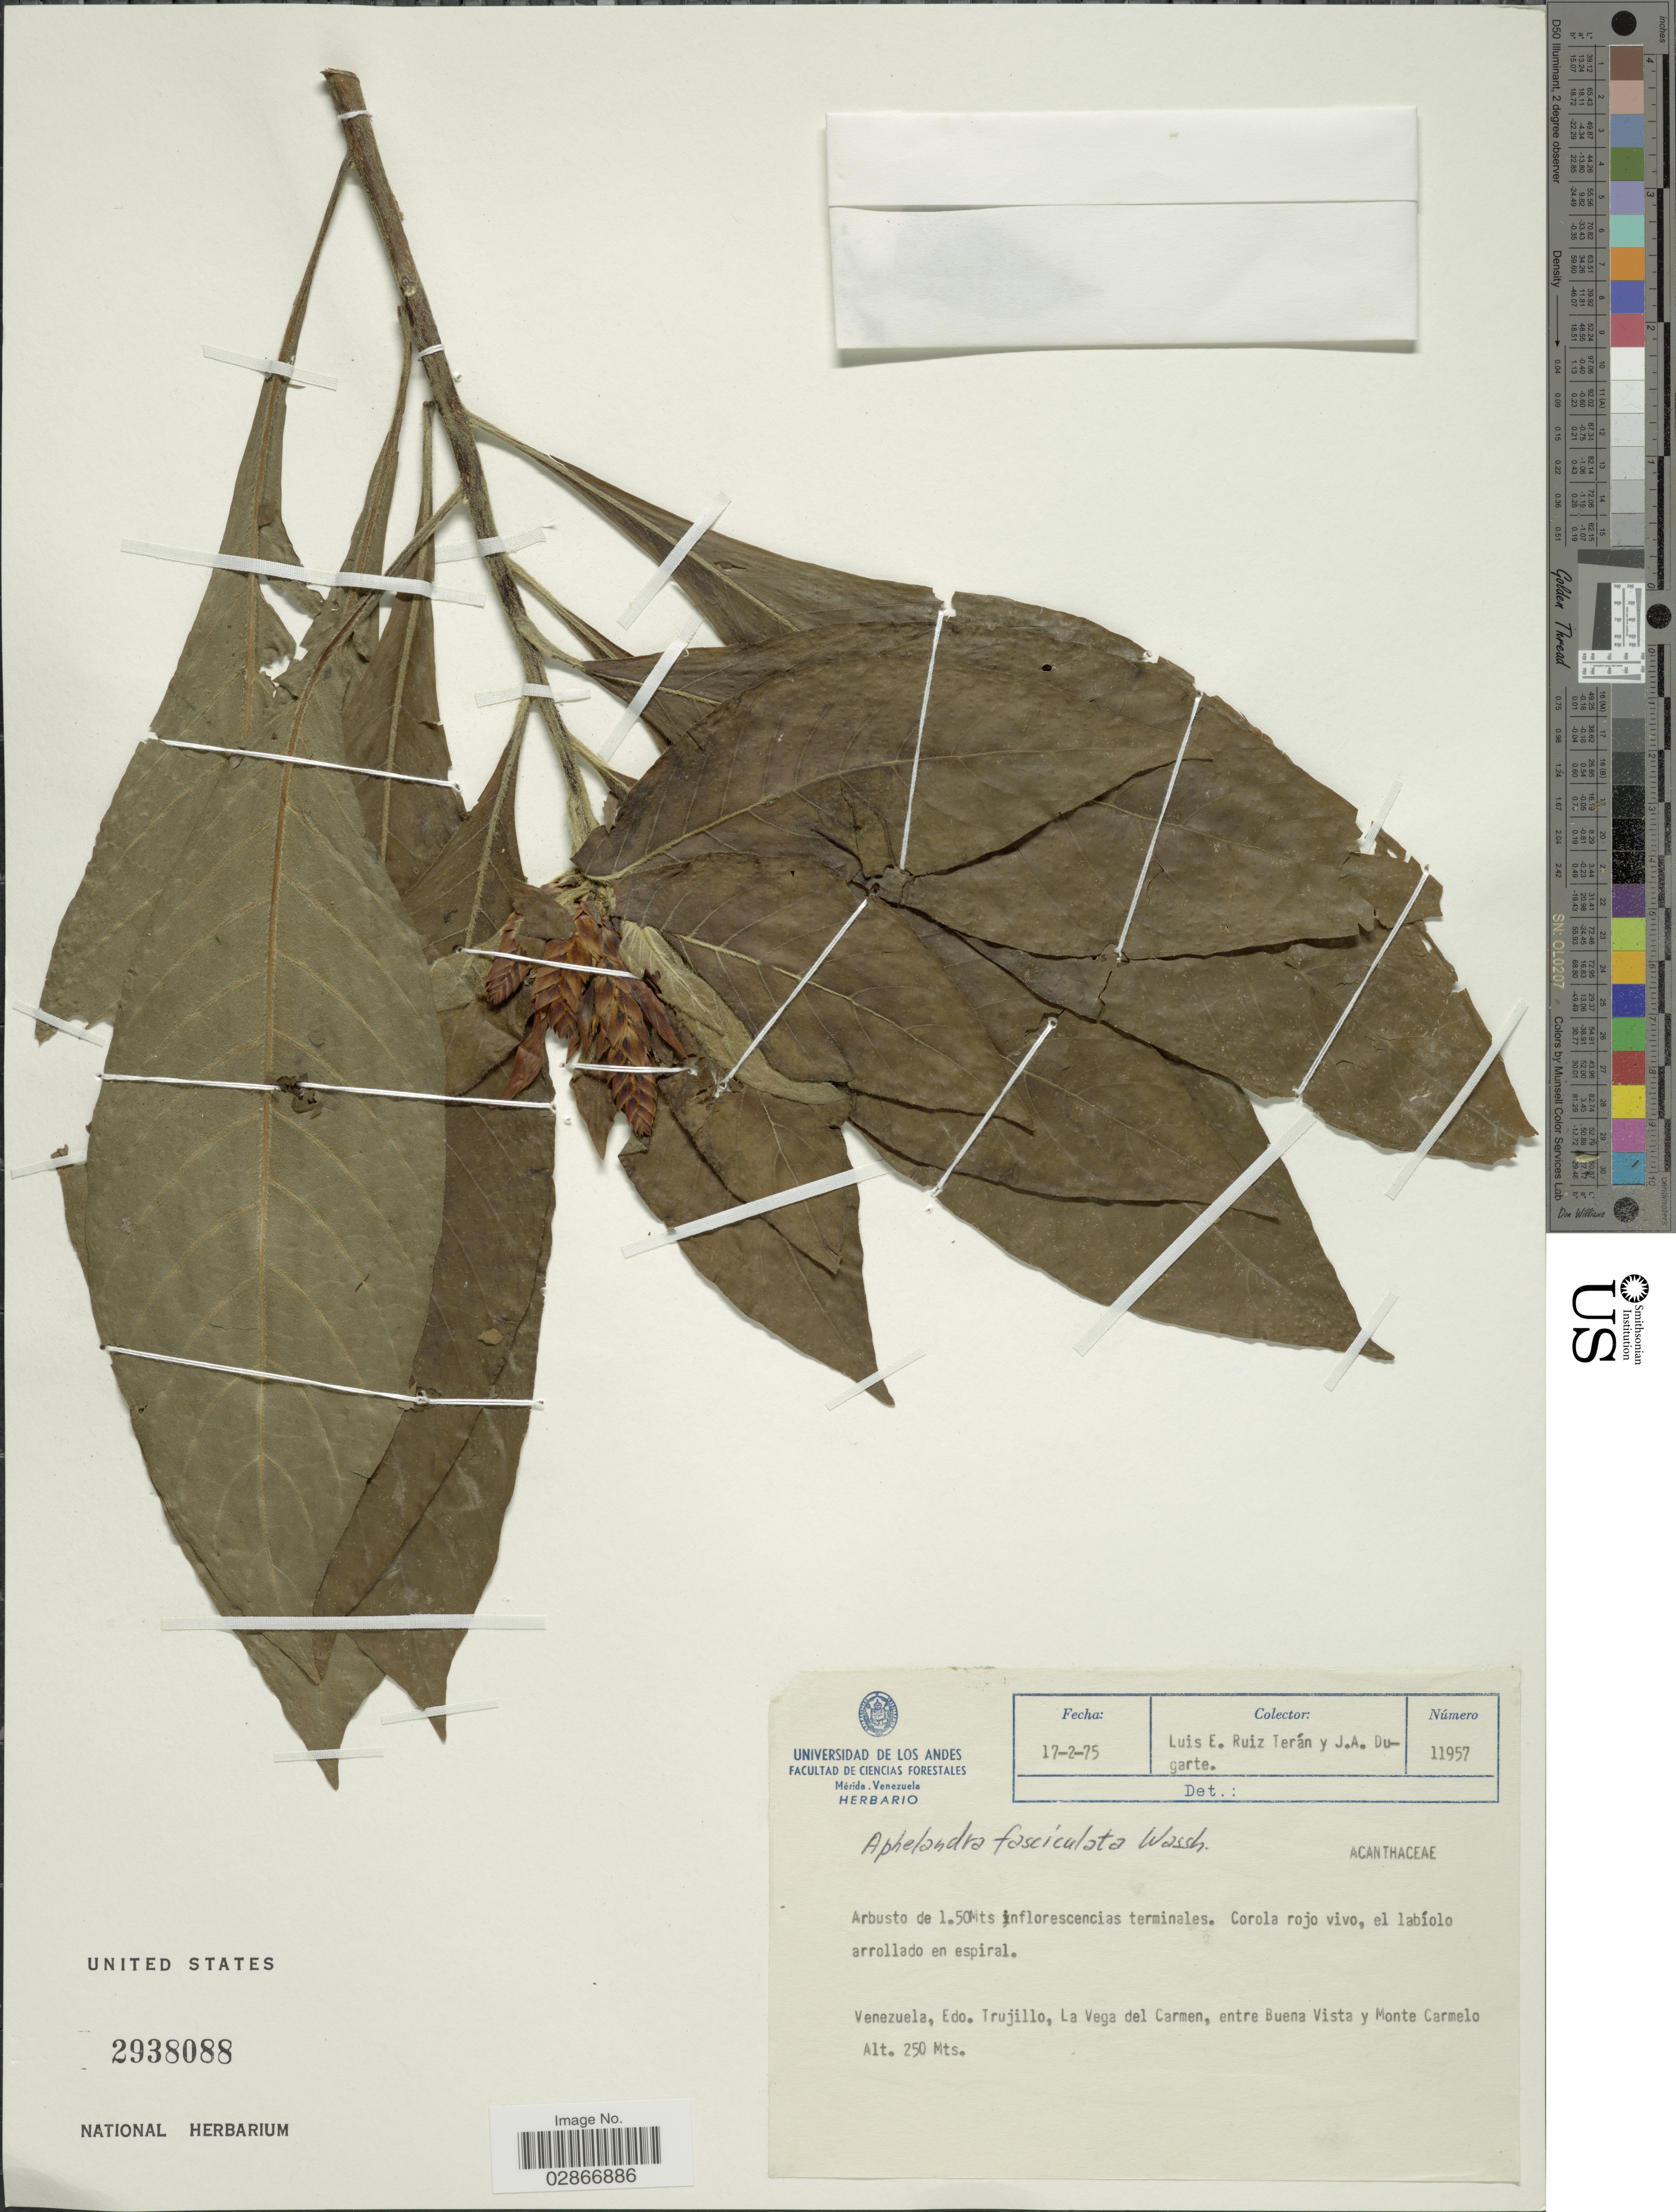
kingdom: Plantae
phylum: Tracheophyta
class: Magnoliopsida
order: Lamiales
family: Acanthaceae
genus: Aphelandra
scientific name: Aphelandra fasciculata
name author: Wassh.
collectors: L. E. Ruíz-Terán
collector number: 11957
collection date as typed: Transcribed d/m/y: 17/2/75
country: Venezuela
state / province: Trujillo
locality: La Vega del Carmen, entre Buena Vista y Monte Carmelo.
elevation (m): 250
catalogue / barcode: US 2938088